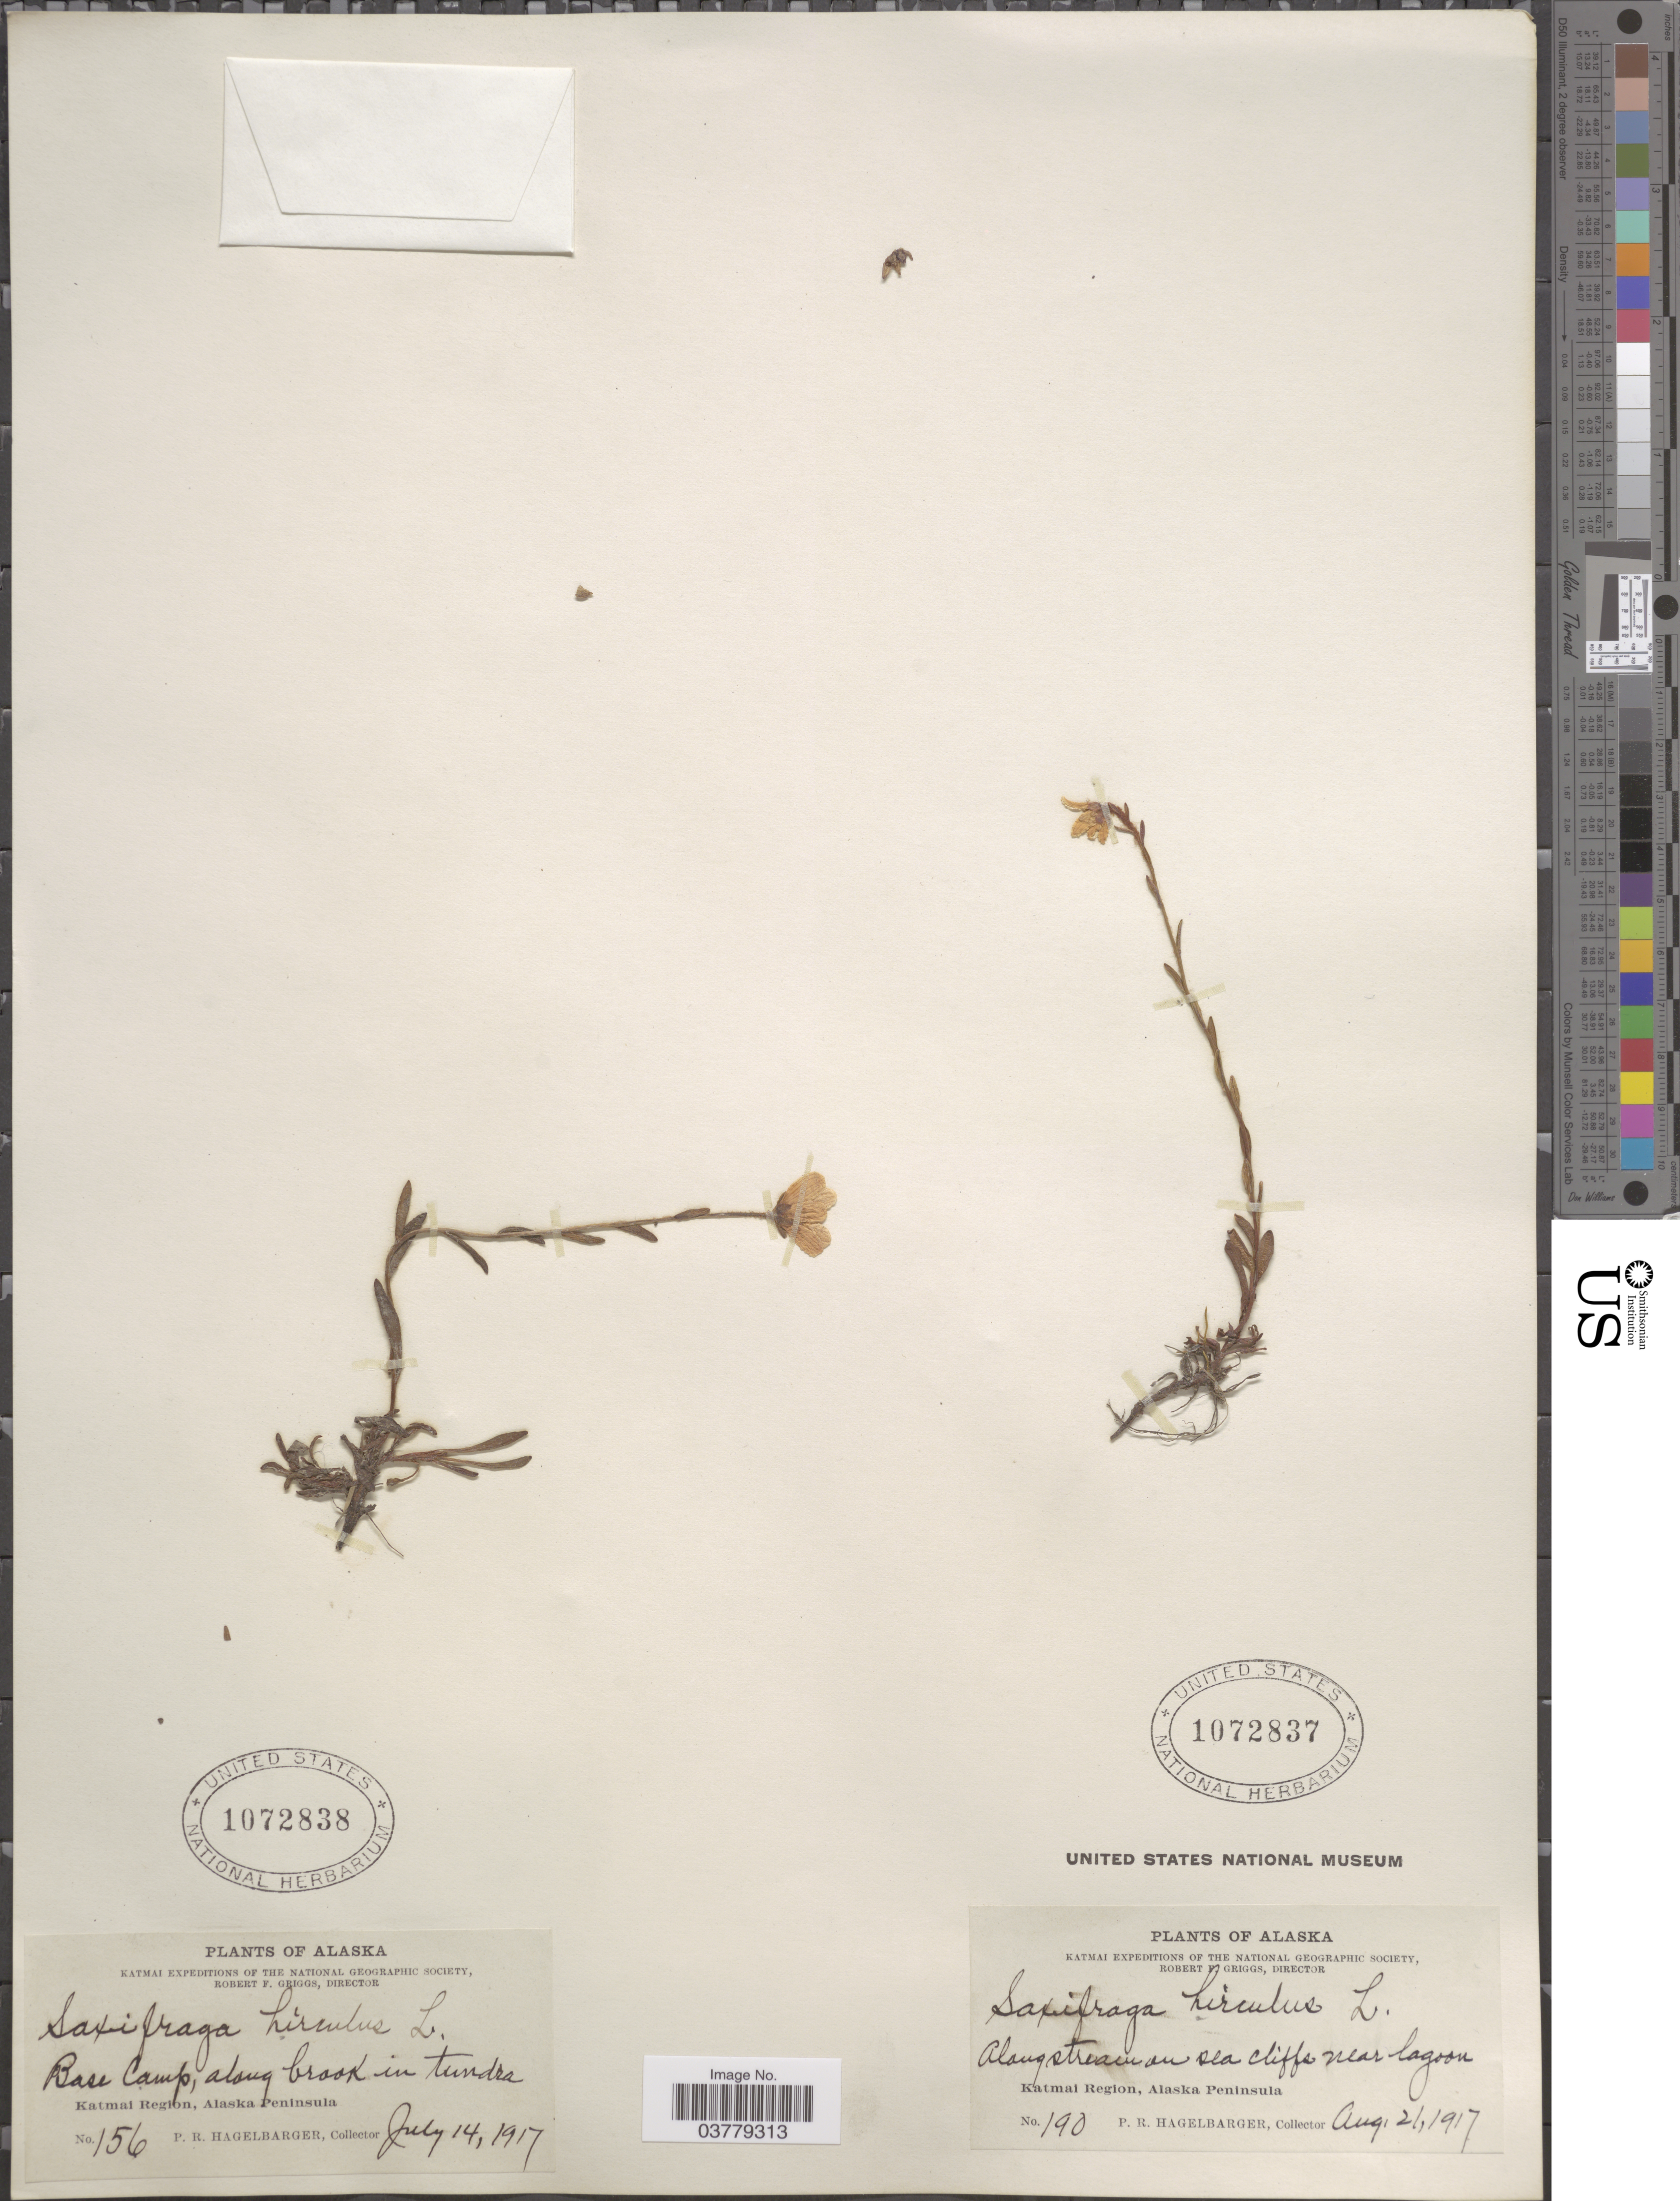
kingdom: Plantae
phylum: Tracheophyta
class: Magnoliopsida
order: Saxifragales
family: Saxifragaceae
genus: Saxifraga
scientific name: Saxifraga hirculus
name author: L.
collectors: P. Hagelbarger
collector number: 190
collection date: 1917-08-21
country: United States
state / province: Alaska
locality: Along stream on sea cliffs near lagoon, Katmai Region, Alaska Peninsula.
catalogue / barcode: US 1072837